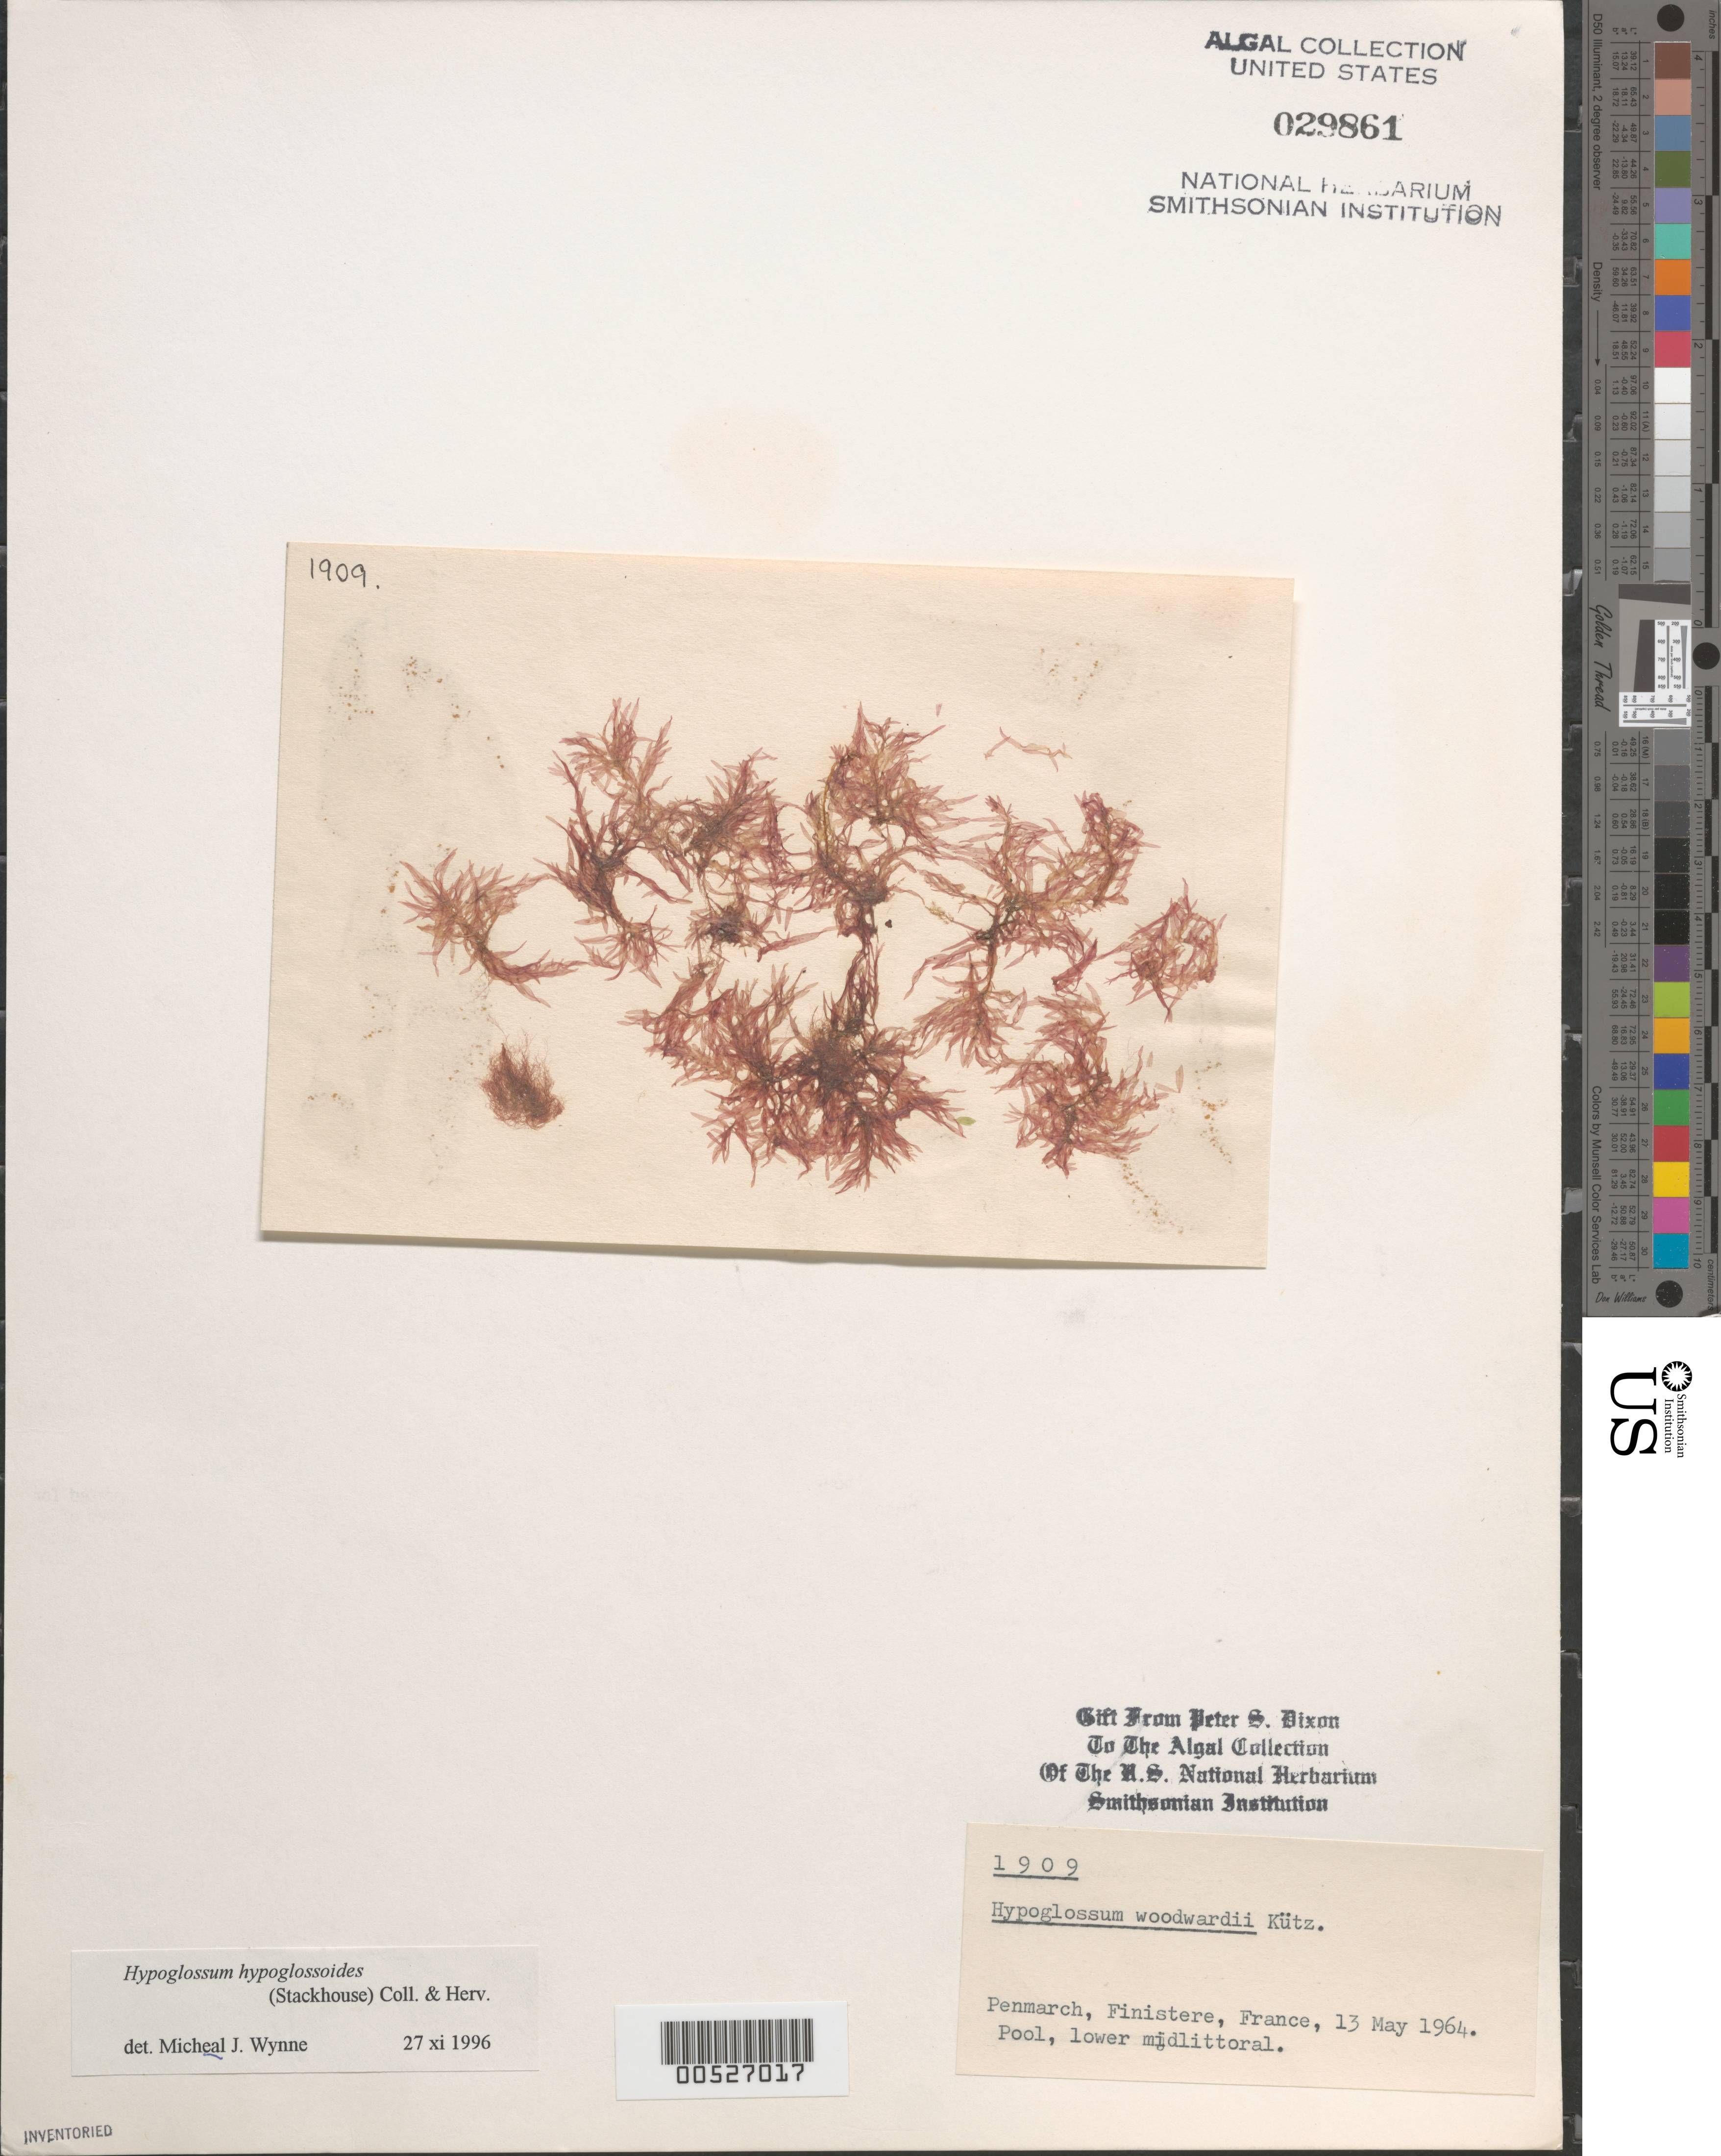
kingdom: Plantae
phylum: Rhodophyta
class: Florideophyceae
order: Ceramiales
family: Delesseriaceae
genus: Hypoglossum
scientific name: Hypoglossum hypoglossoides (Harv.) Womersley & Shepley, nom. illeg.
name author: (Harv.) Womersley & Shepley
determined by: Wynne, M. J.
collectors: P. S. Dixon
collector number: PSD 1909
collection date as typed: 13 May 1964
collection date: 1964-05-13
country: France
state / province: Bretagne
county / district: Finistère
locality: Penmarch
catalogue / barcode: US 29861